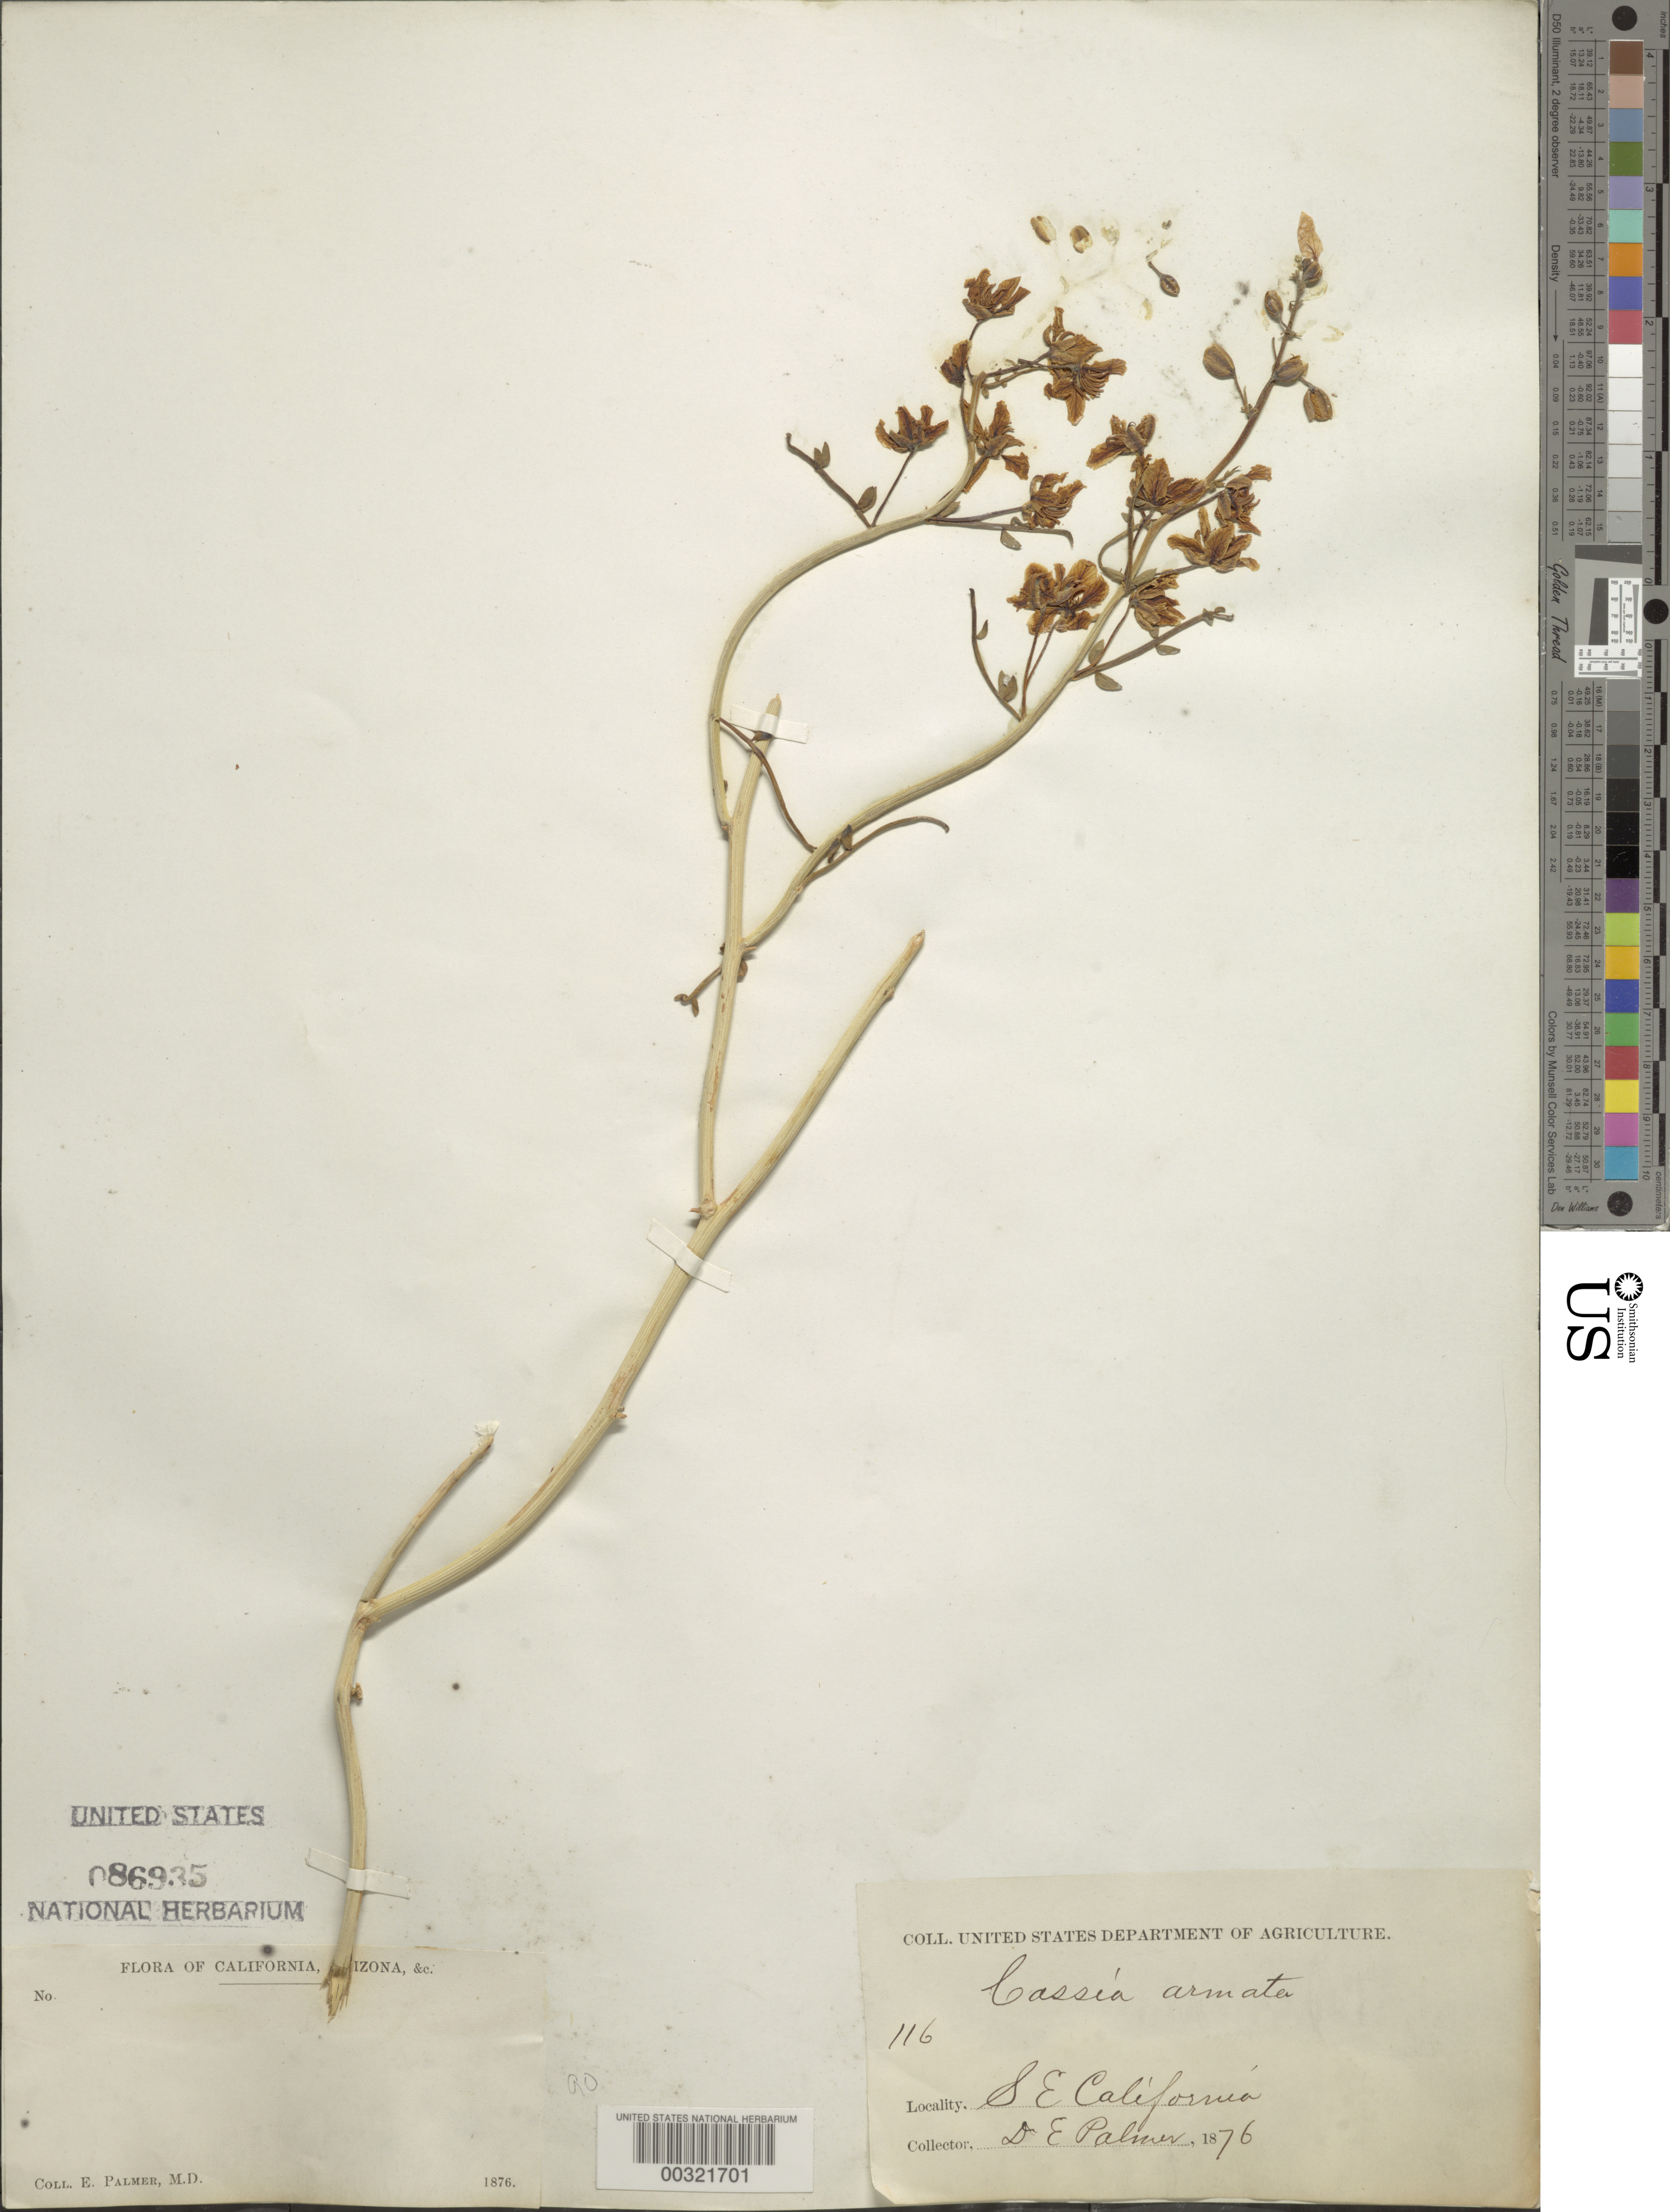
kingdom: Plantae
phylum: Tracheophyta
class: Magnoliopsida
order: Fabales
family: Fabaceae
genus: Senna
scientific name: Senna armata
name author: (S. Watson) H.S. Irwin & Barneby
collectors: E. Palmer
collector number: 116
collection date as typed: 1876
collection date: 1876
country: United States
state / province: California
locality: Se california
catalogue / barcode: US 86935